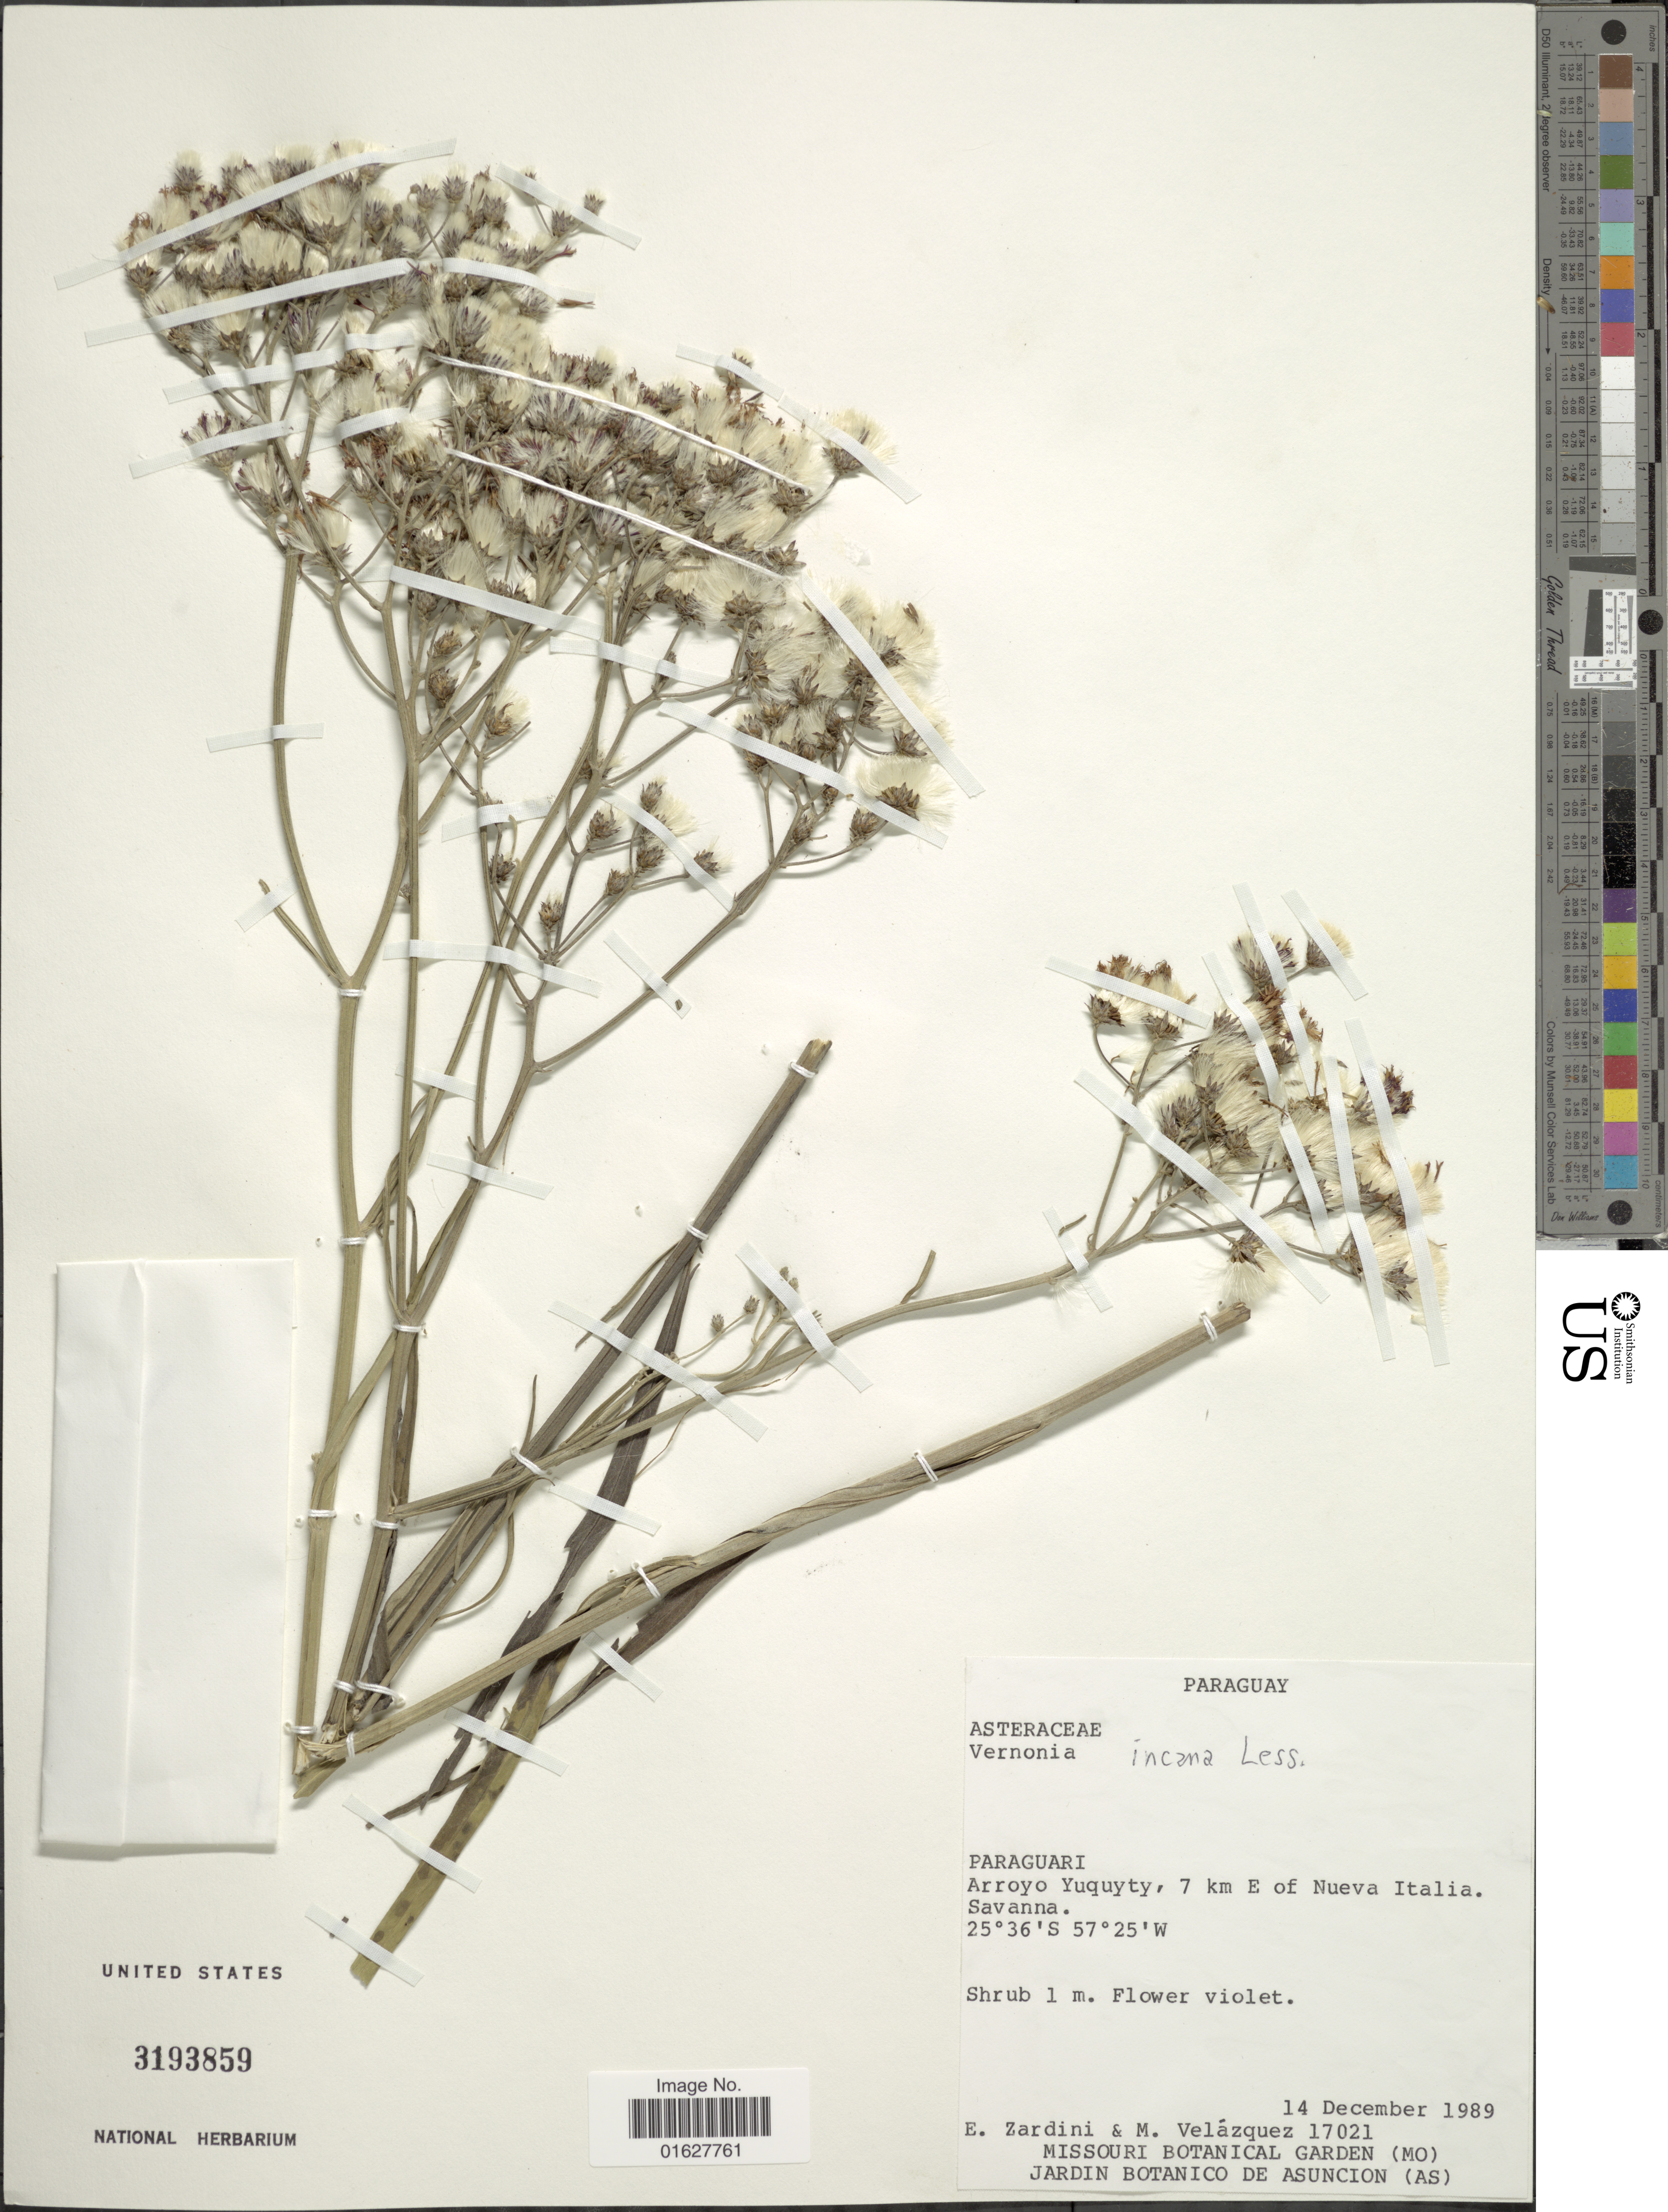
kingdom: Plantae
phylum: Tracheophyta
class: Magnoliopsida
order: Asterales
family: Asteraceae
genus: Vernonia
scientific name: Vernonia incana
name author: Less.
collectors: E. M. Zardini & E. Velazquez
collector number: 17021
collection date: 1989-12-14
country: Paraguay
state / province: Paraguari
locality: Paraguay, Paraguari. Arroyo Yuguyty, 7 km E of Nueva Italia. Savanna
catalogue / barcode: US 3193859